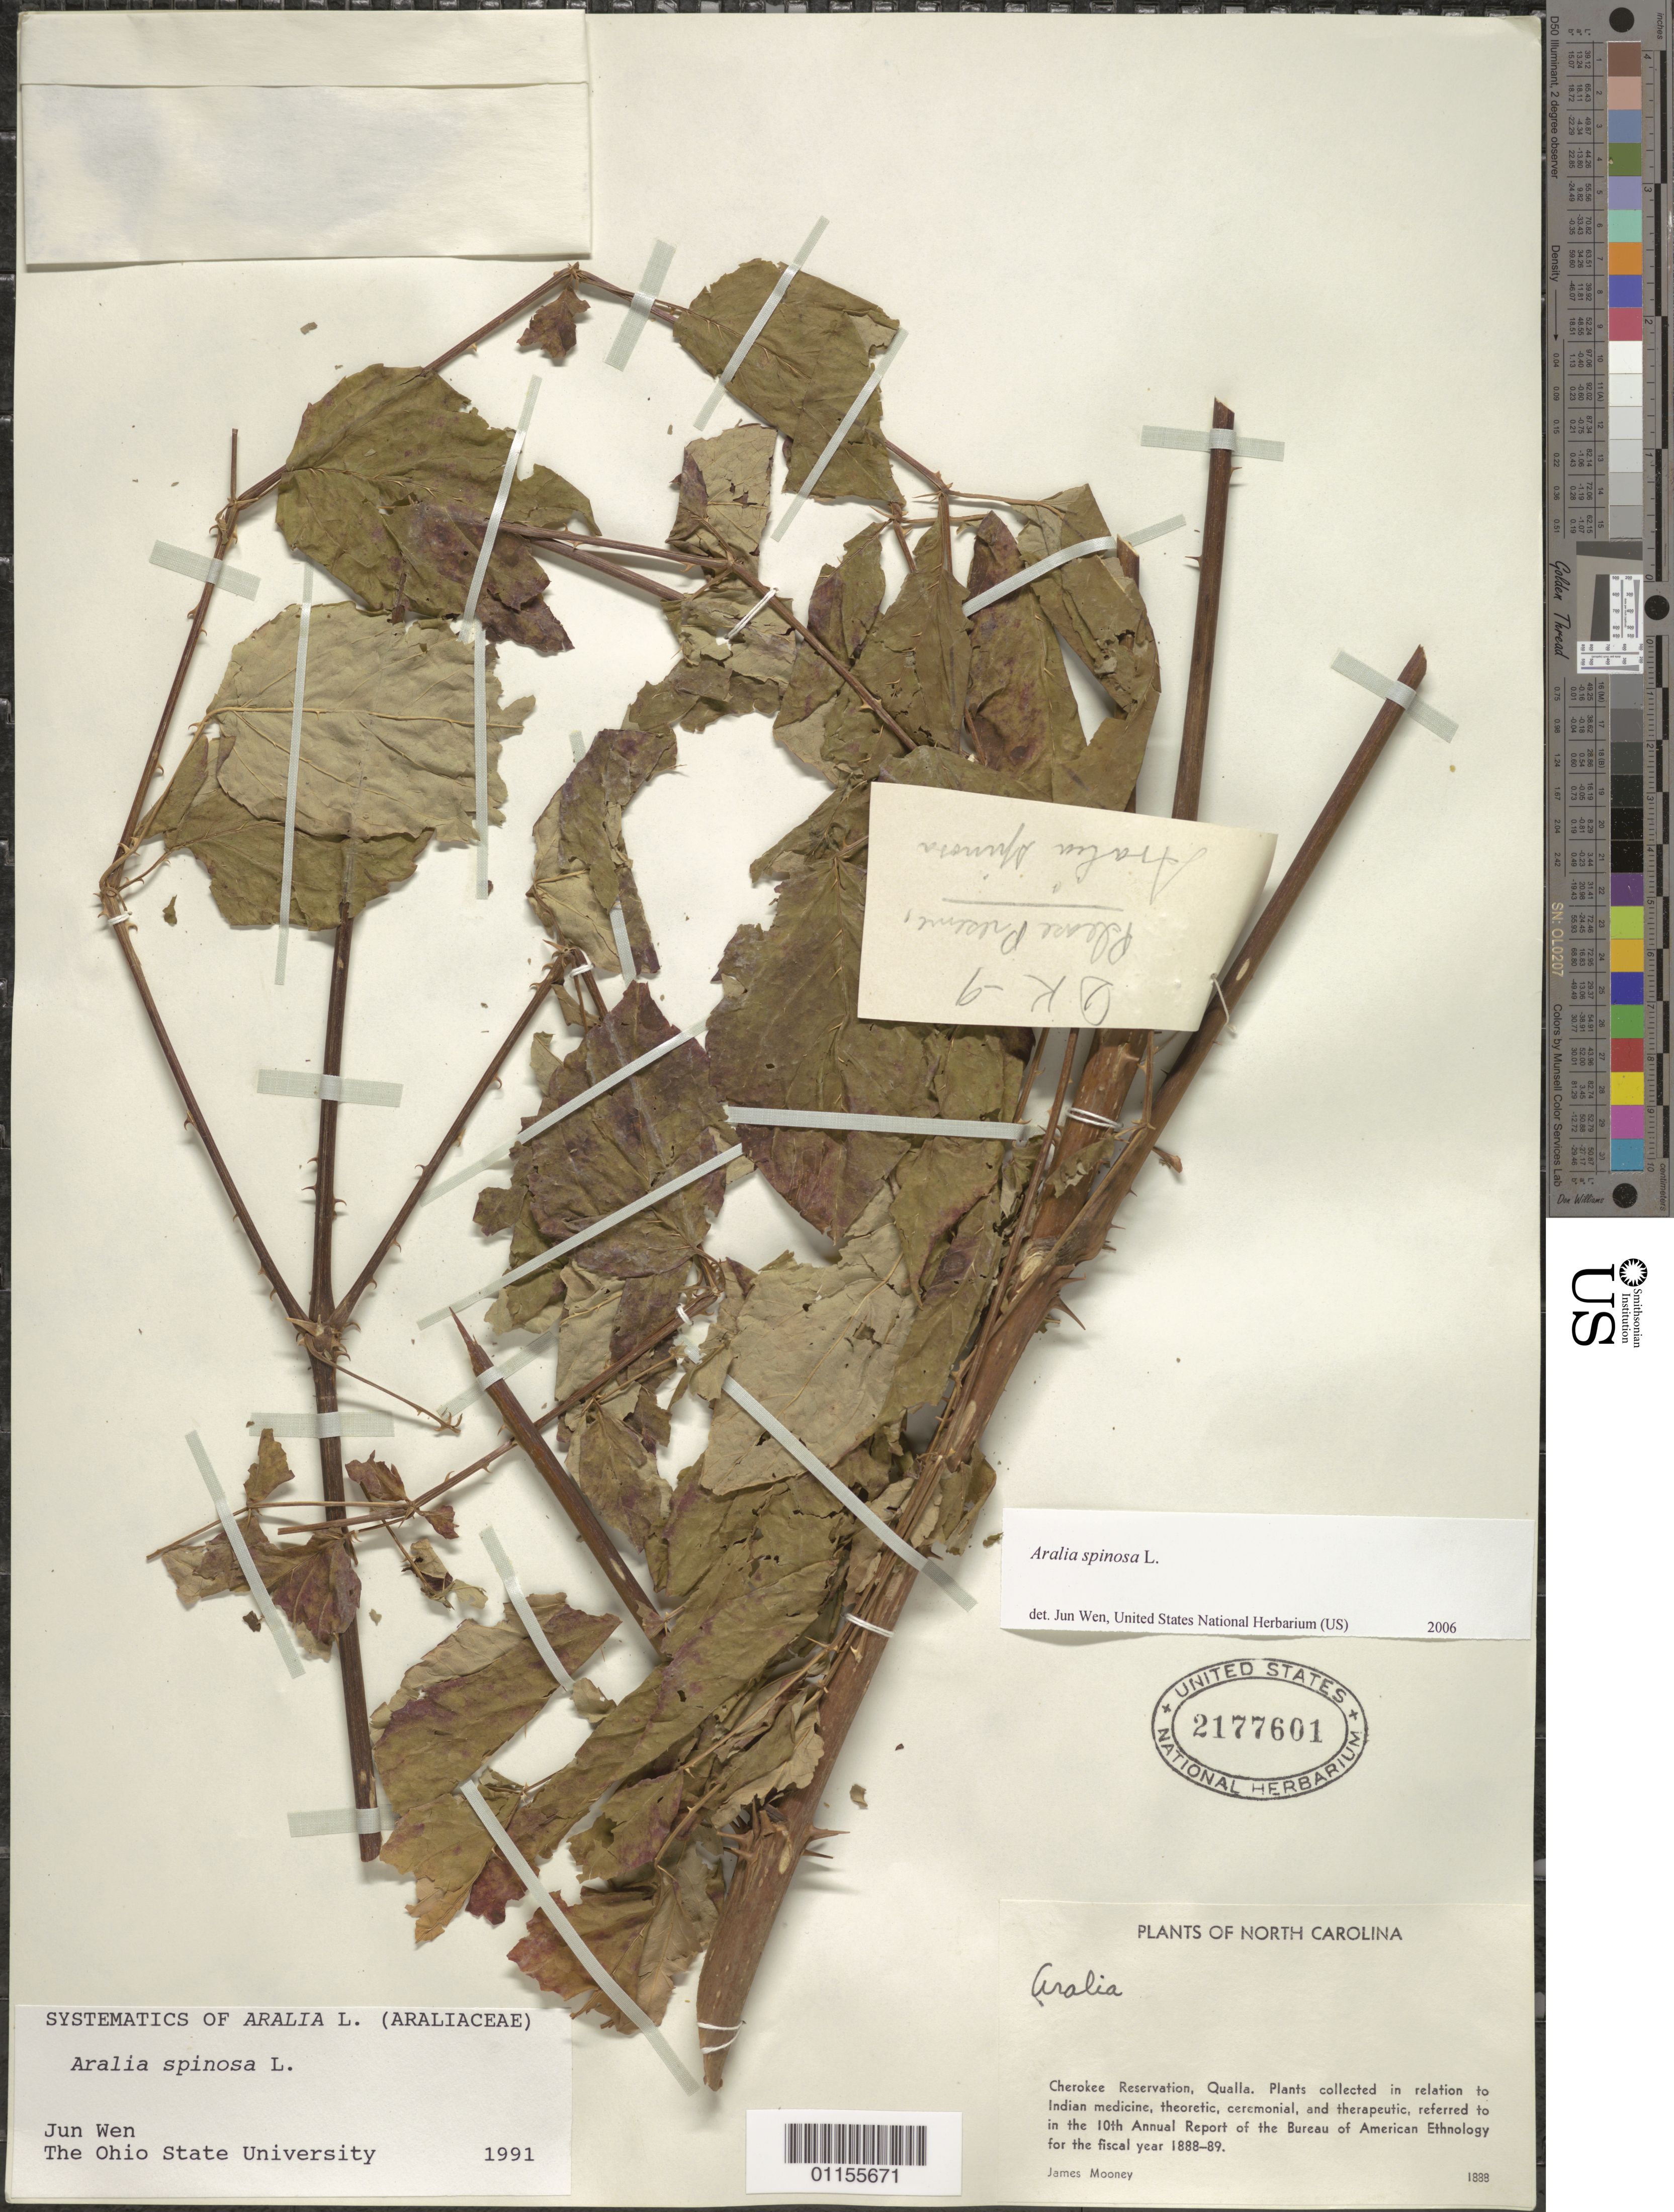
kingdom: Plantae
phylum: Tracheophyta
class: Magnoliopsida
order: Apiales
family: Araliaceae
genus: Aralia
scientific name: Aralia spinosa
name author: L.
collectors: J. Mooney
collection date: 1888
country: United States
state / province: North Carolina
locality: Cherokee Reservation, Qualla.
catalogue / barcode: US 2177601